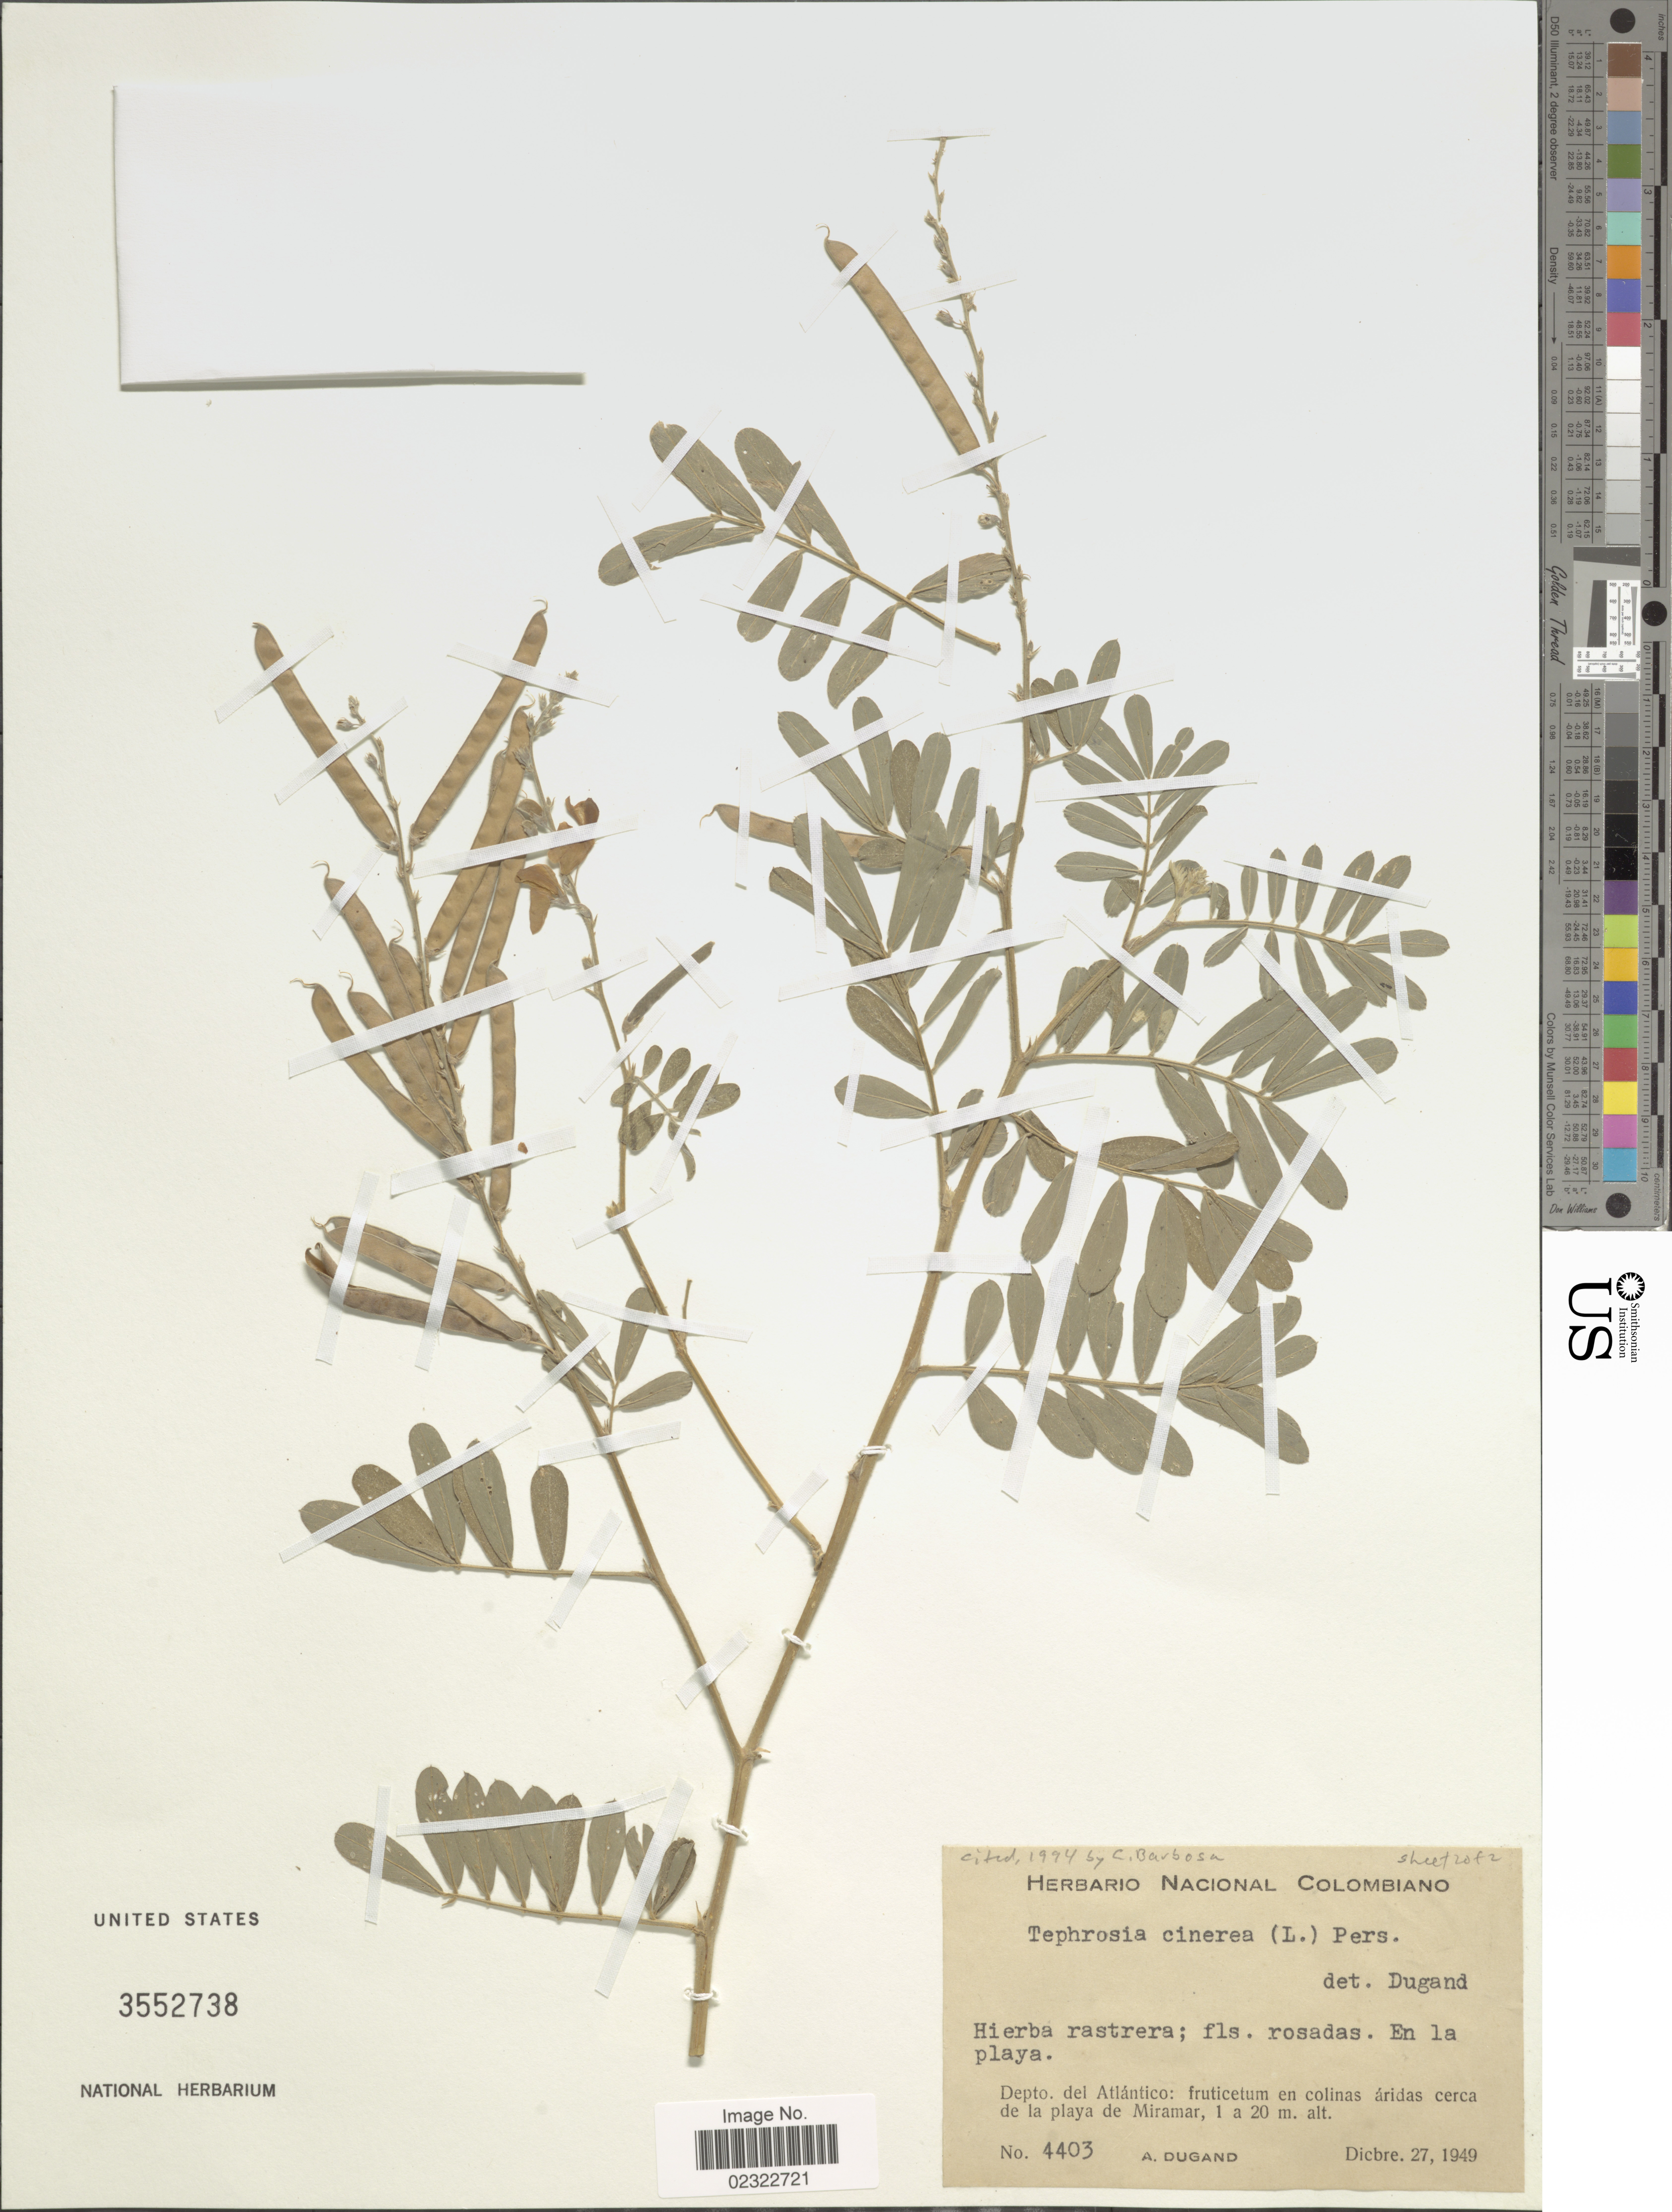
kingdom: Plantae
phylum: Tracheophyta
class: Magnoliopsida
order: Fabales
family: Fabaceae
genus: Tephrosia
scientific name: Tephrosia cinerea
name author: (L.) Pers.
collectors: A. Dugand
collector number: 4403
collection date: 1949-12-27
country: Colombia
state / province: Atlántico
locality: Cerca de la playa de Miramar.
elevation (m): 1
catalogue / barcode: US 3552738